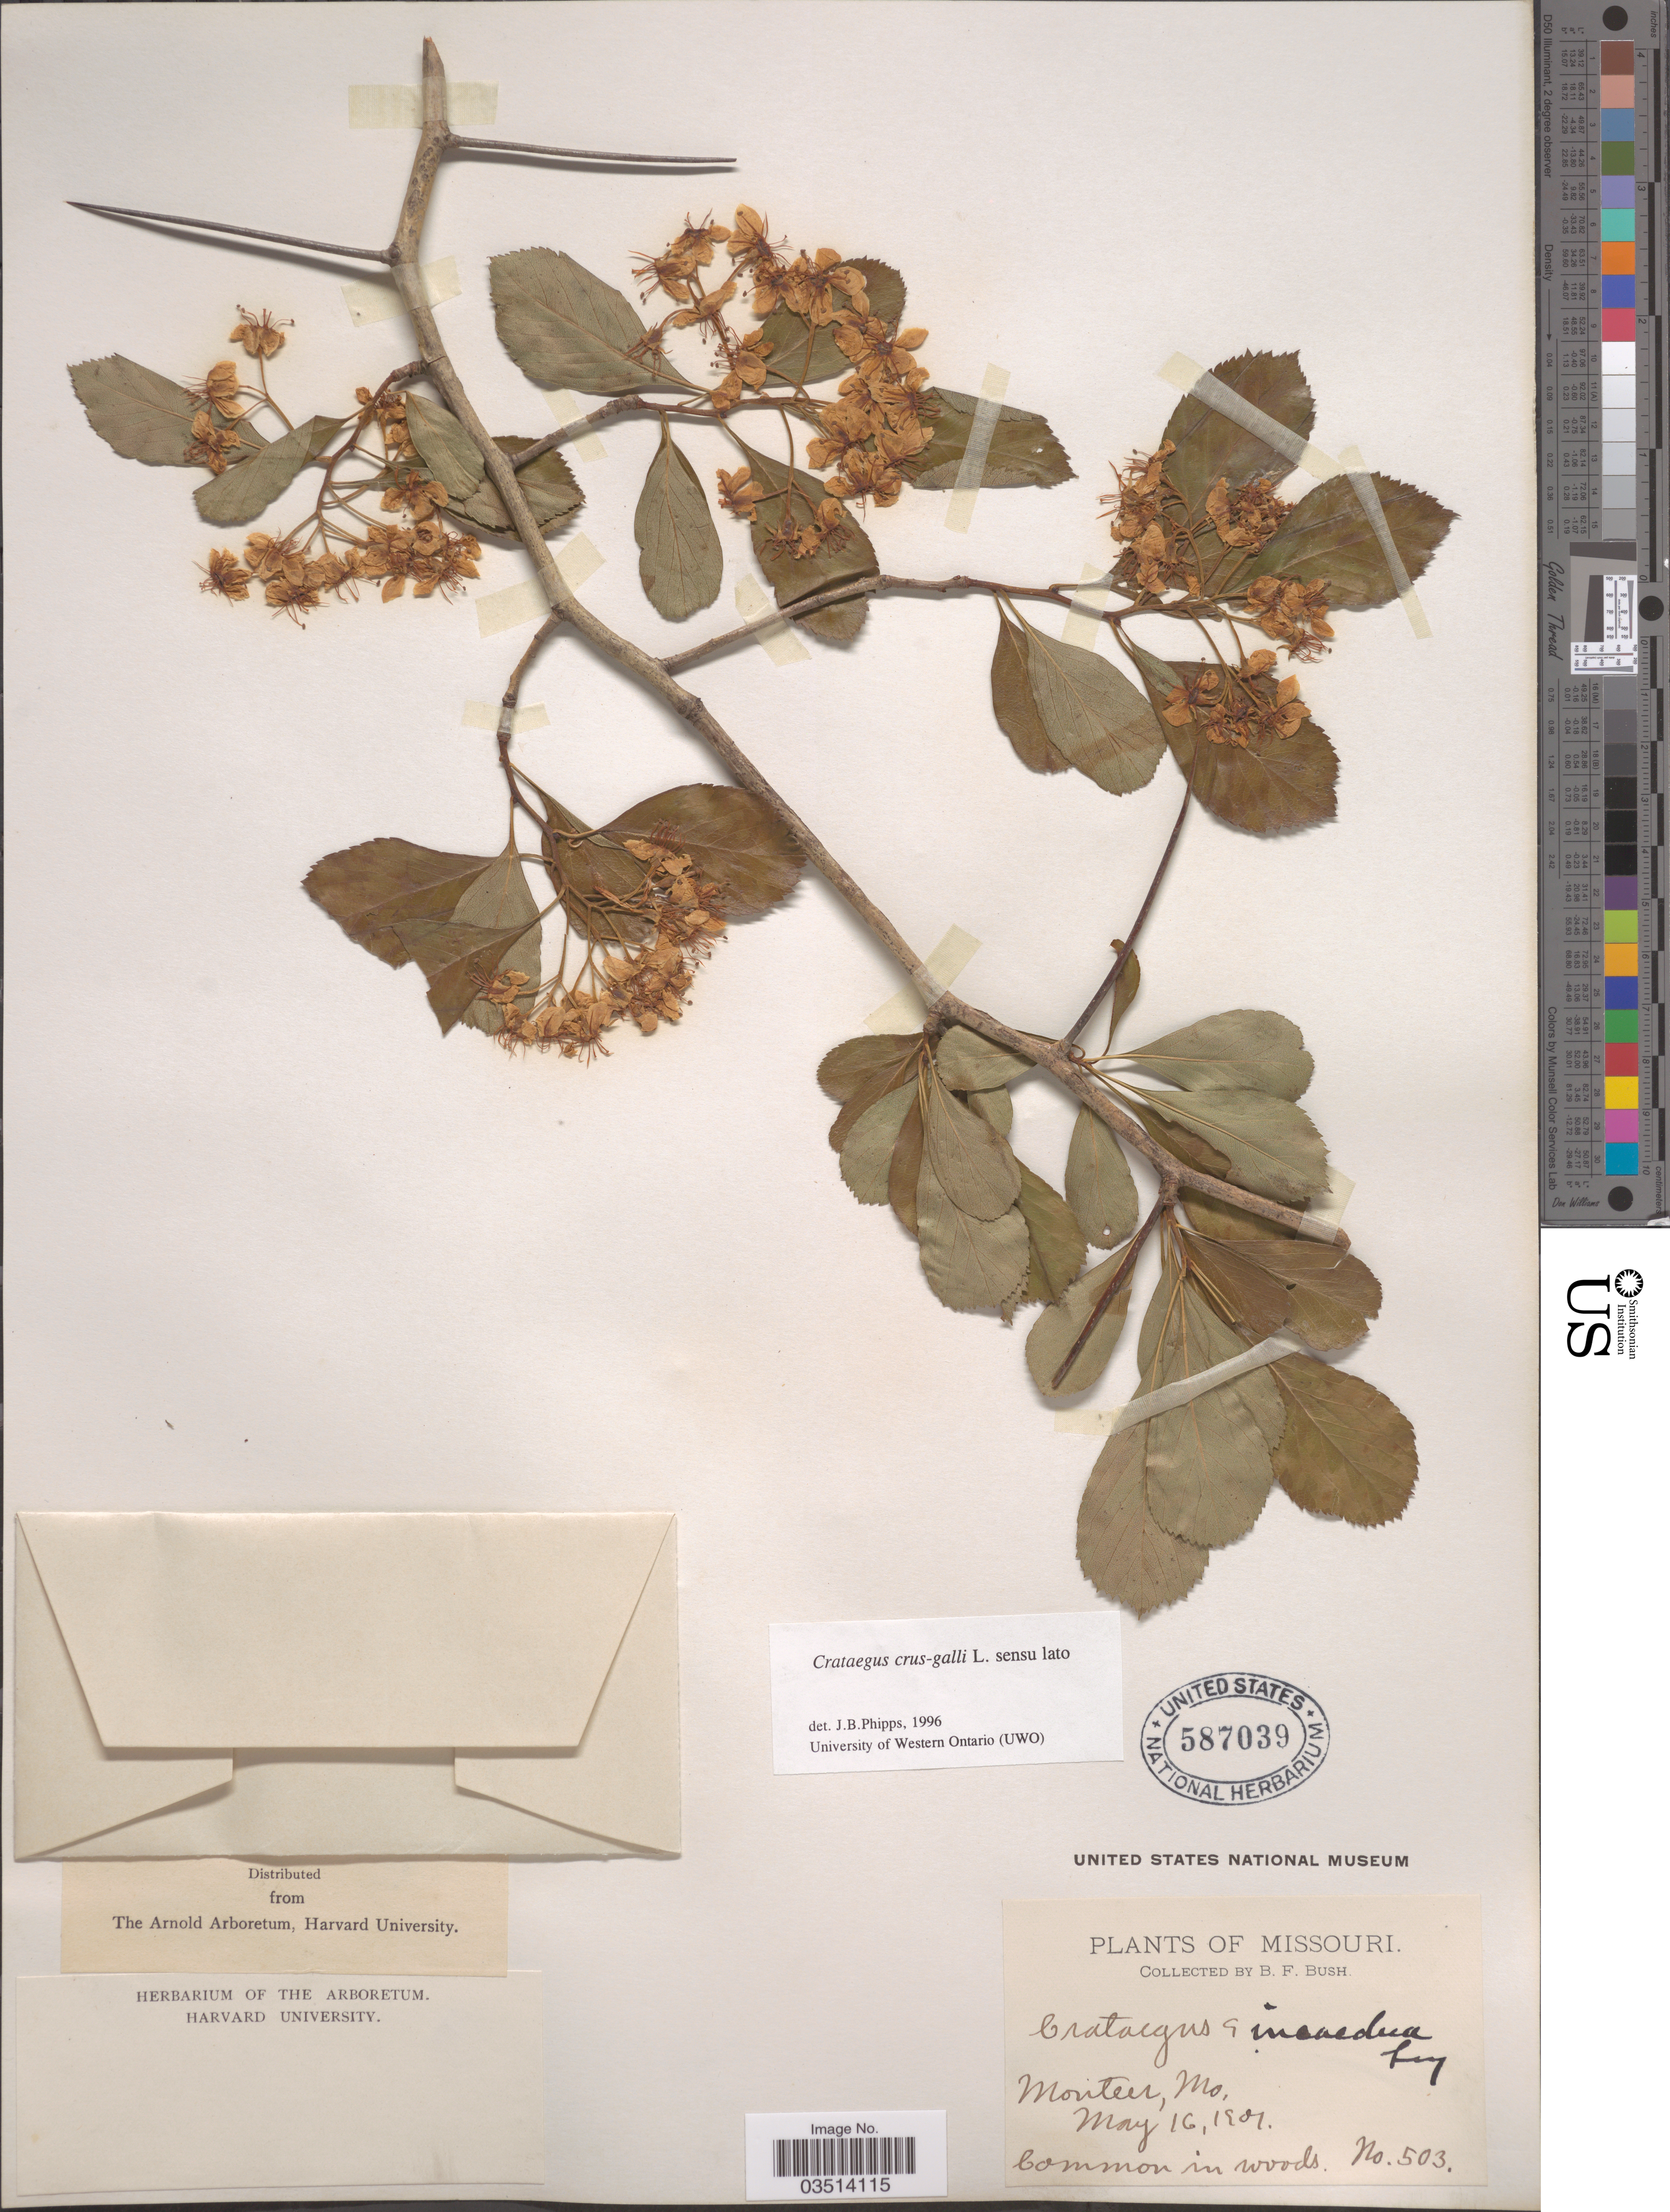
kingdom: Plantae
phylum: Tracheophyta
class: Magnoliopsida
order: Rosales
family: Rosaceae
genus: Crataegus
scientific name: Crataegus crus-galli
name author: L.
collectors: B. F. Bush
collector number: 503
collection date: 1901-05-16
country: United States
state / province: Missouri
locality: Monteer.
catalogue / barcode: US 587039